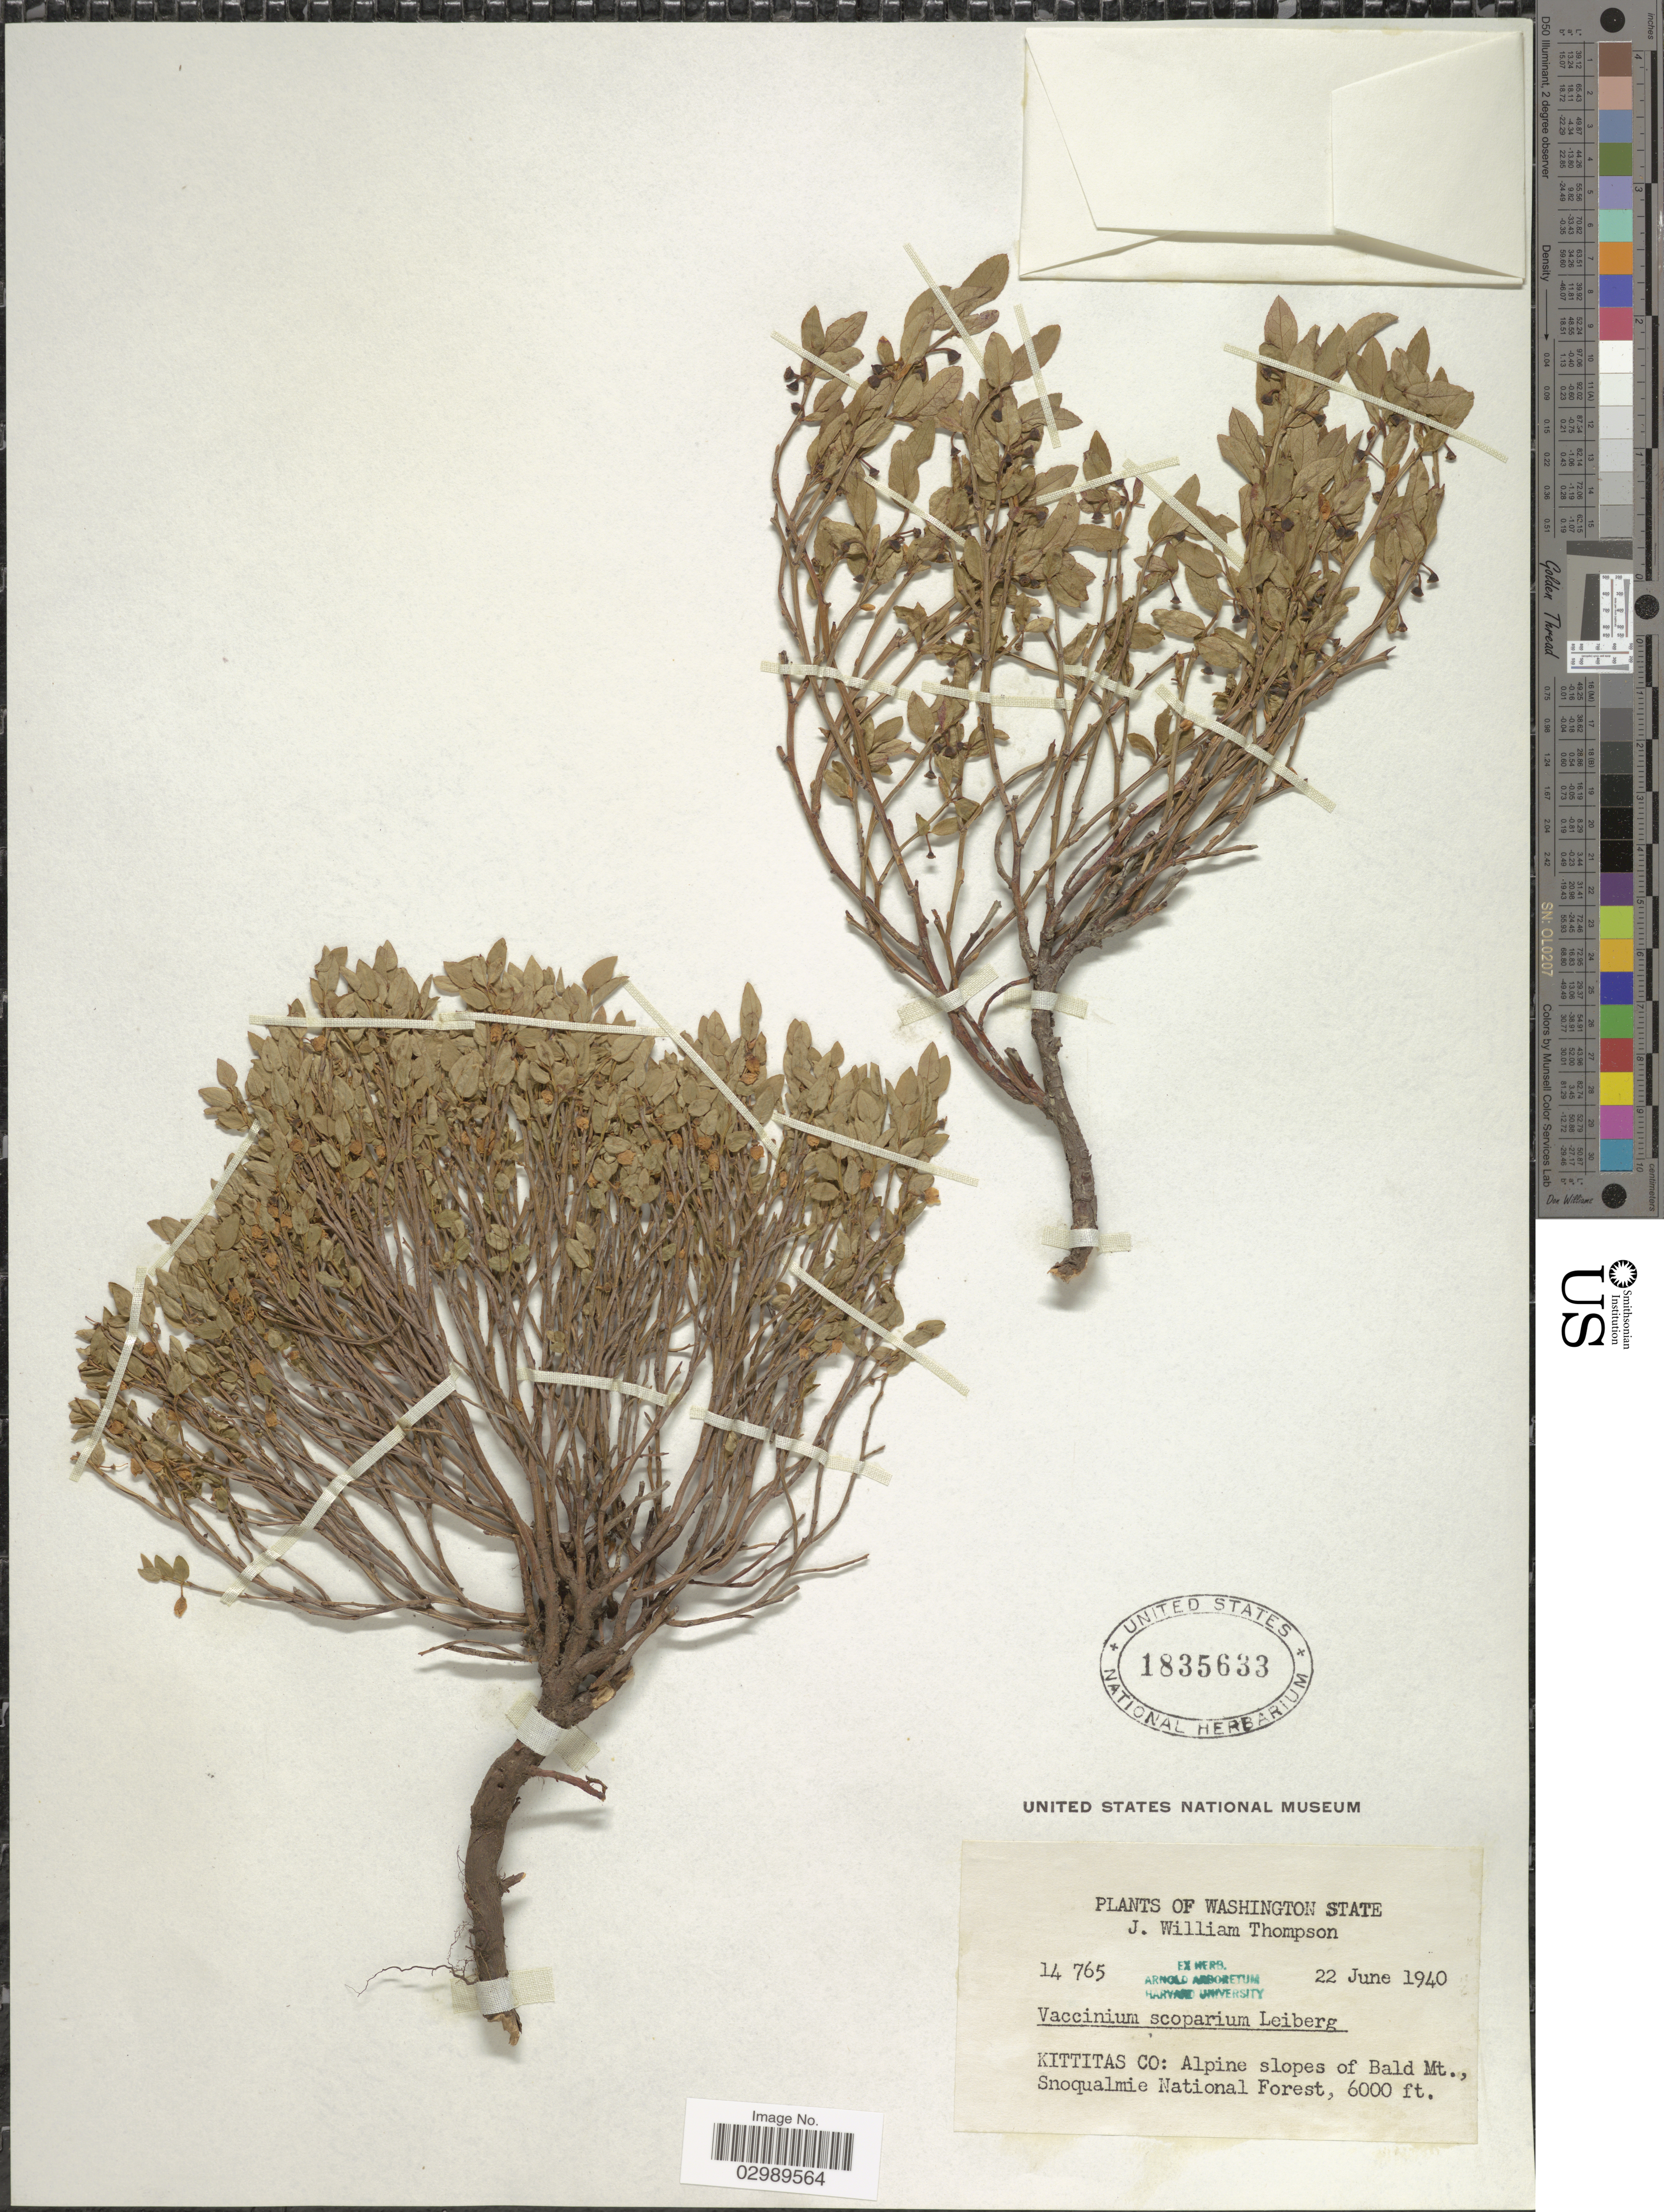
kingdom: Plantae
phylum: Tracheophyta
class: Magnoliopsida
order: Ericales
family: Ericaceae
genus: Vaccinium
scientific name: Vaccinium scoparium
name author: Leiberg ex Coville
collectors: J. W. Thompson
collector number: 14765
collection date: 1940-06-22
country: United States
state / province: Washington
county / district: Kittitas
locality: Kittitas Co: Alpine slopes of Bald Mt., Snoqualmie National Forest.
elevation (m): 1829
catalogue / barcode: US 1835633